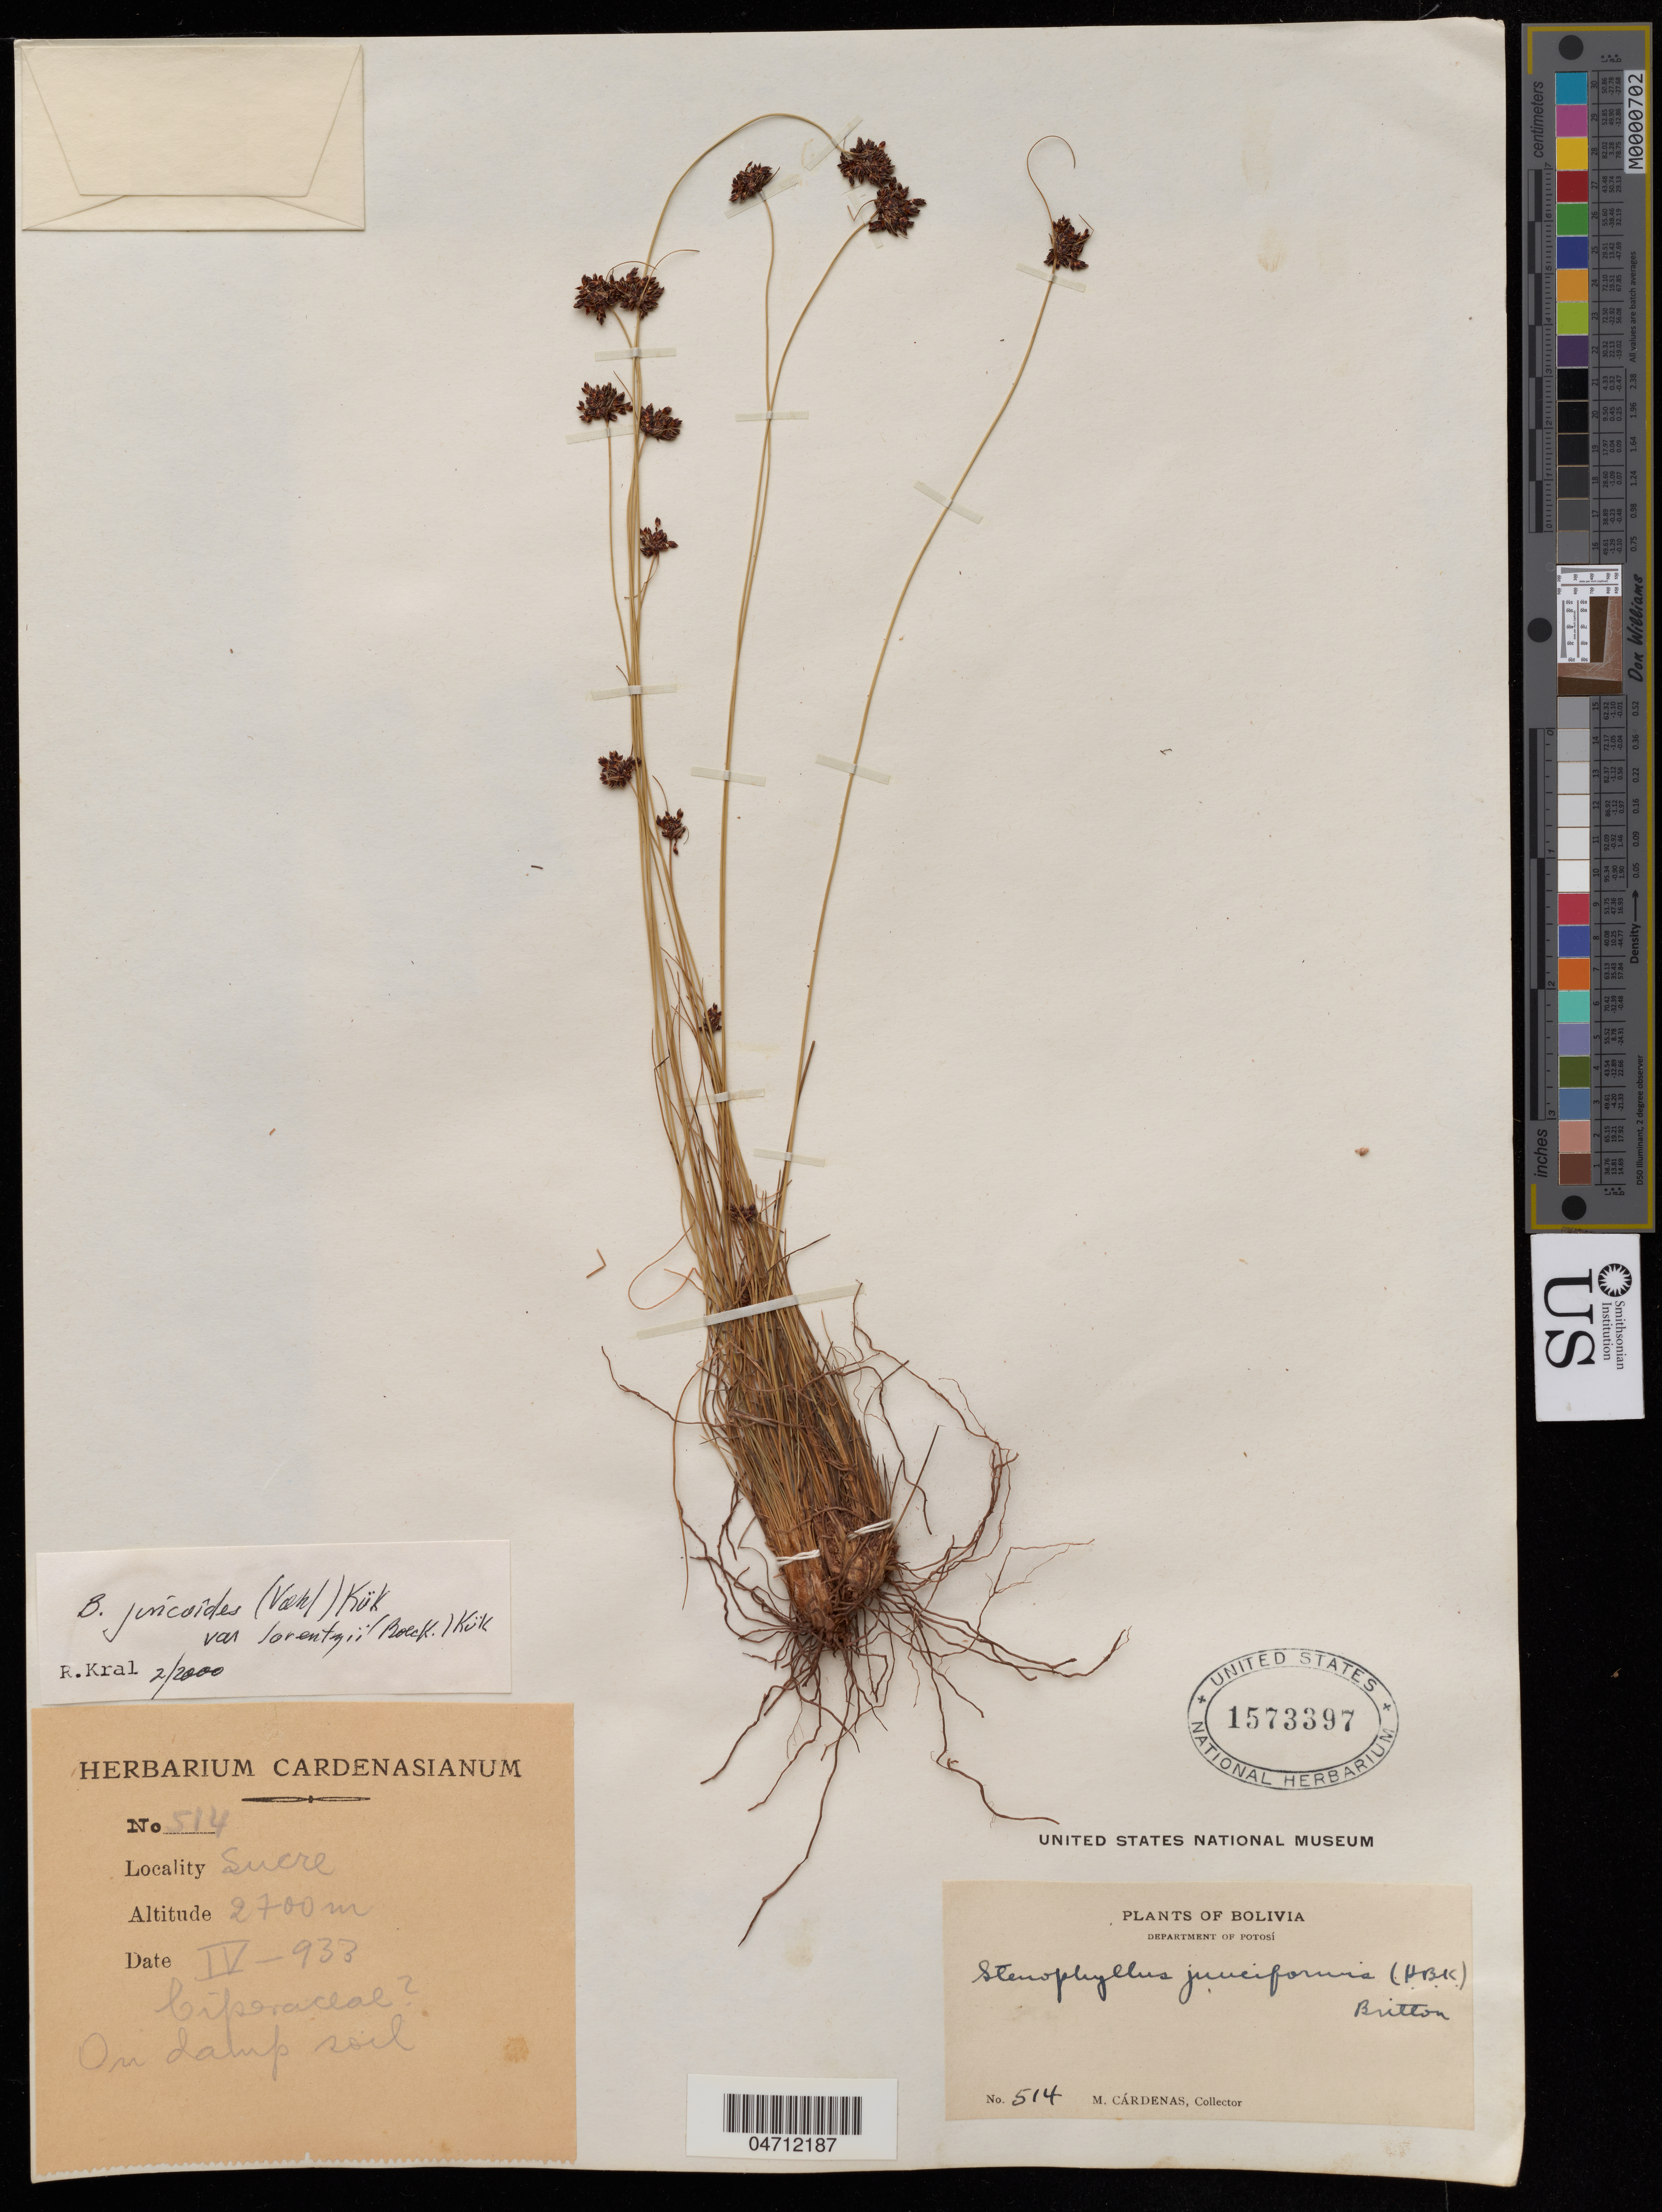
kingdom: Plantae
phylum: Tracheophyta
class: Liliopsida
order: Poales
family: Cyperaceae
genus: Bulbostylis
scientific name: Bulbostylis juncoides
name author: (Vahl) Kük. ex Herter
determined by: Kral, Robert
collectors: M. Cárdenas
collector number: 514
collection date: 1933-04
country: Bolivia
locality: Sucre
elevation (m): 2700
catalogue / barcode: US 1573397